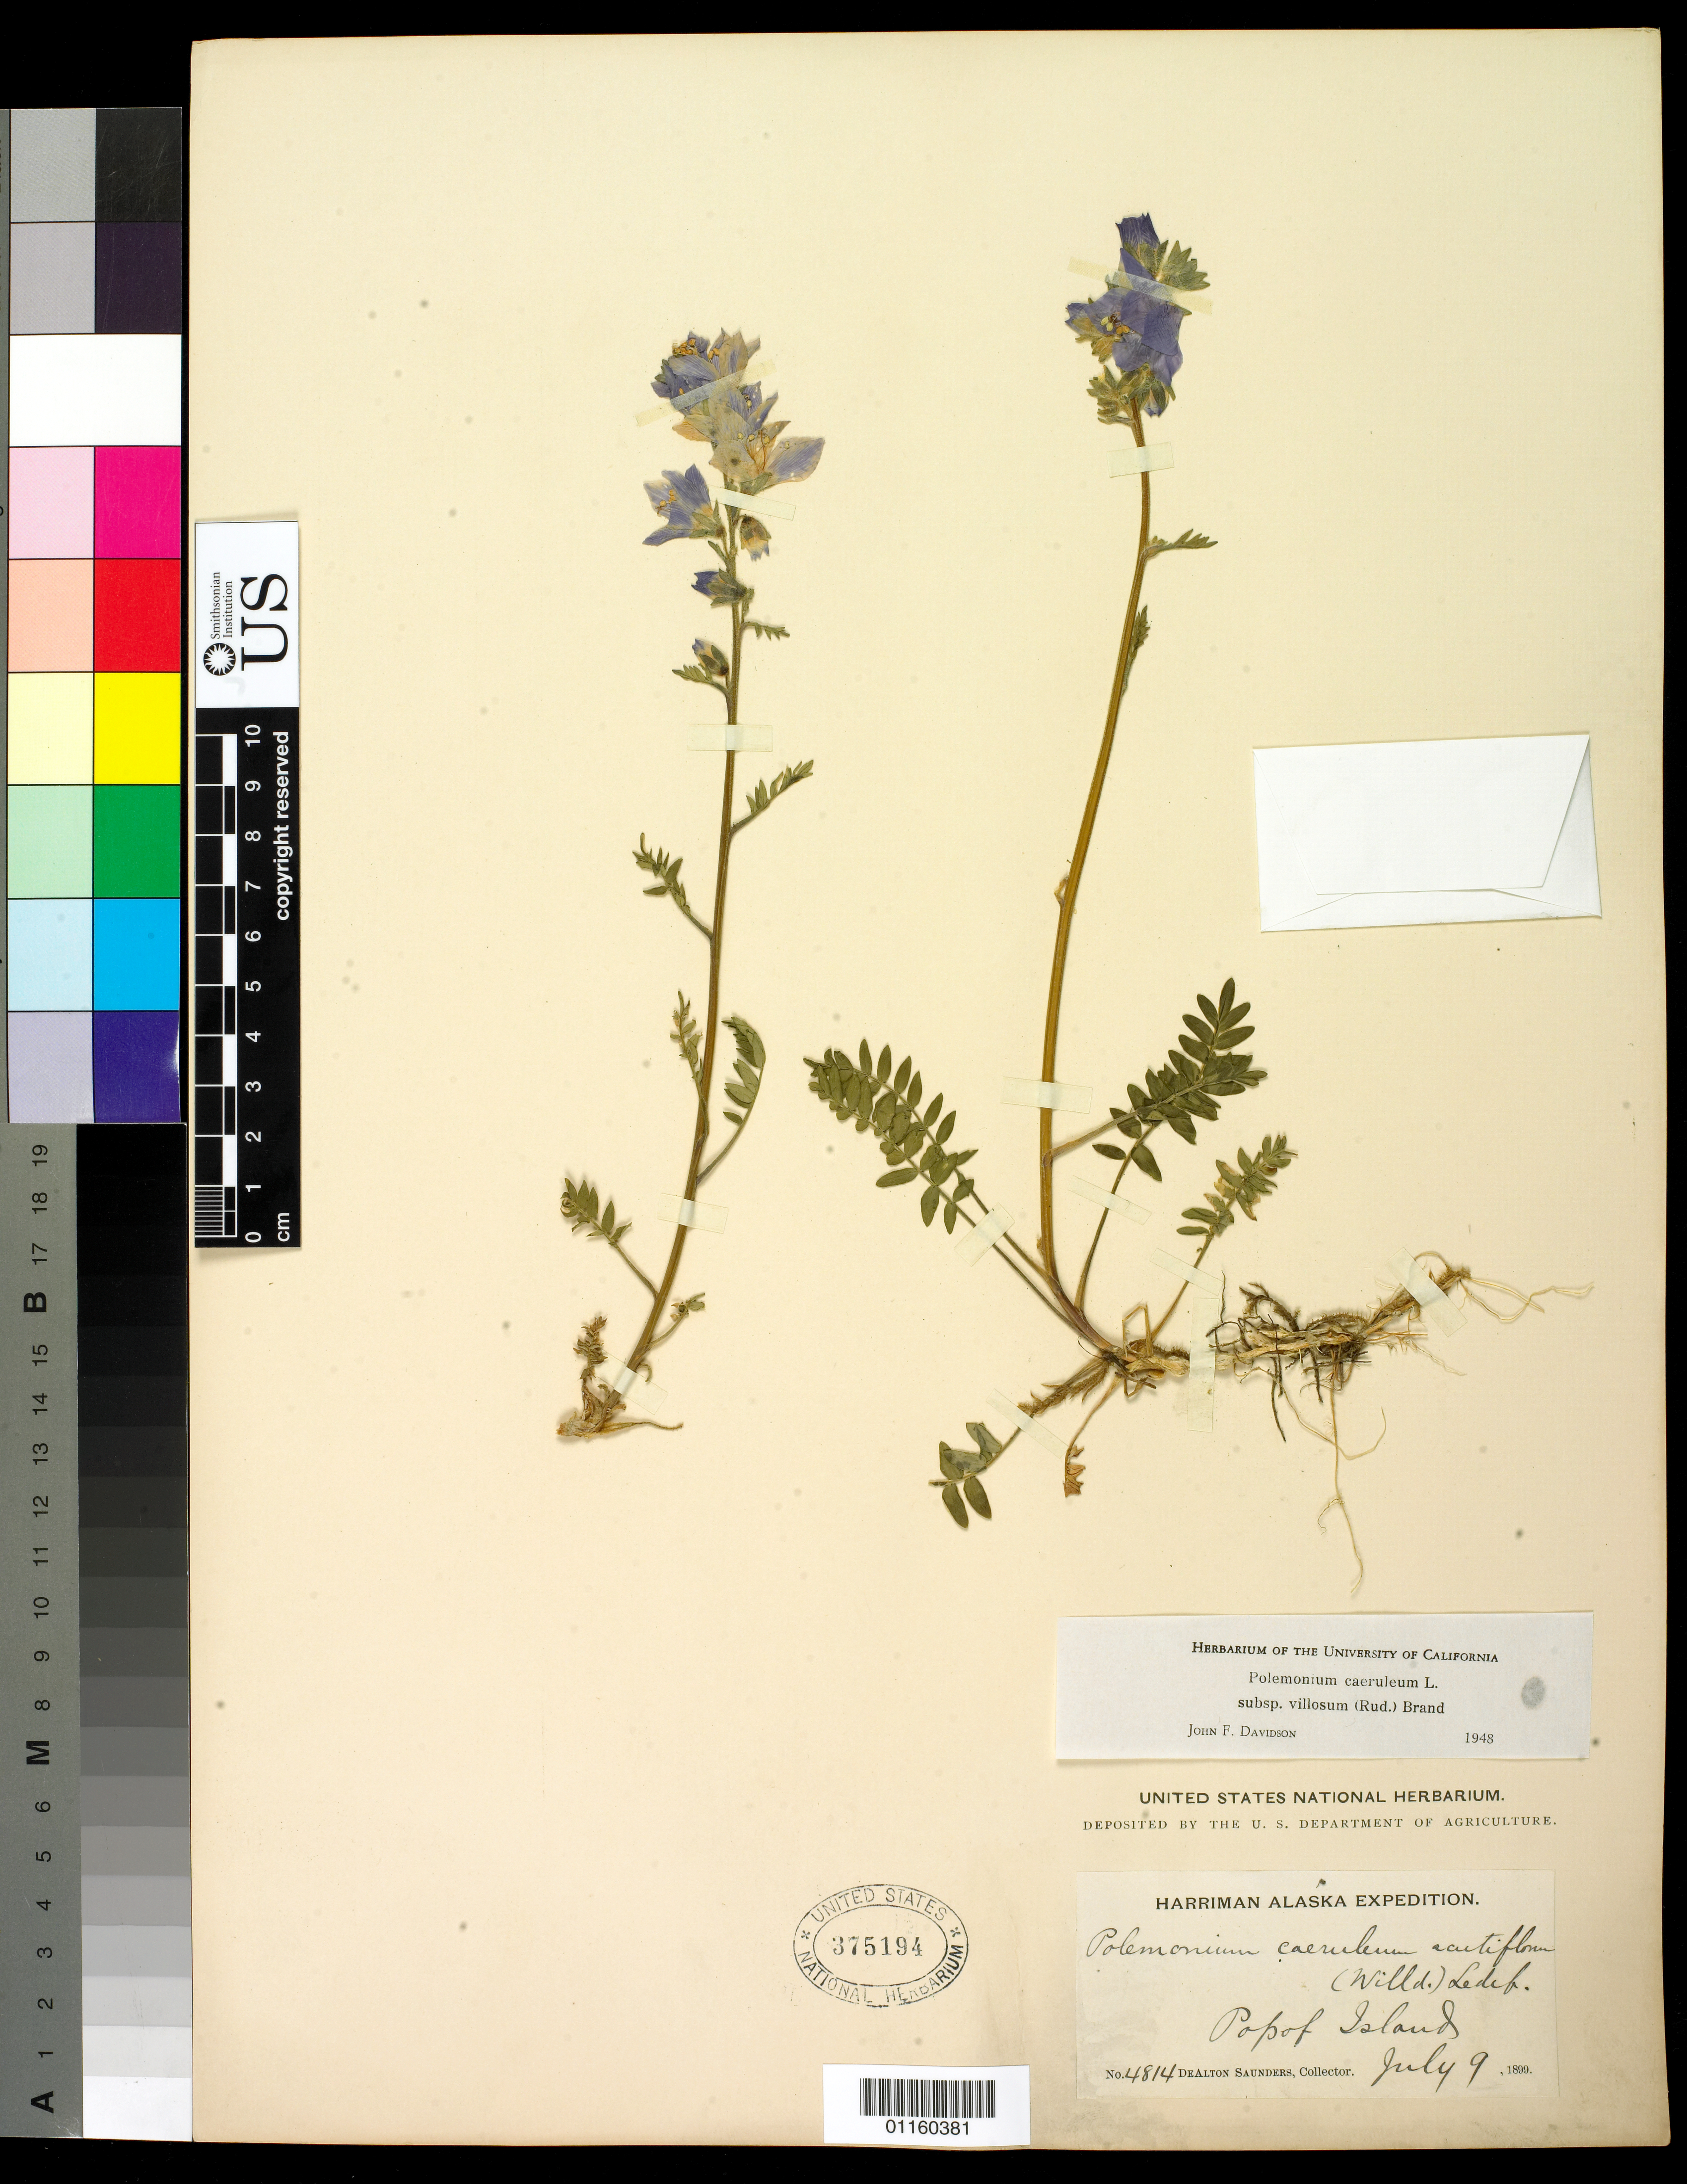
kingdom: Plantae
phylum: Tracheophyta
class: Magnoliopsida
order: Ericales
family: Polemoniaceae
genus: Polemonium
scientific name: Polemonium caeruleum subsp. villosum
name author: (Rudolph ex Georgi) Brand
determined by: Davidson, J. F.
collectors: D. A. Saunders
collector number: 4814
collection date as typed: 9 Jul 1899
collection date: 1899-07-09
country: United States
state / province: Alaska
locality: Popof Island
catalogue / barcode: US 375194